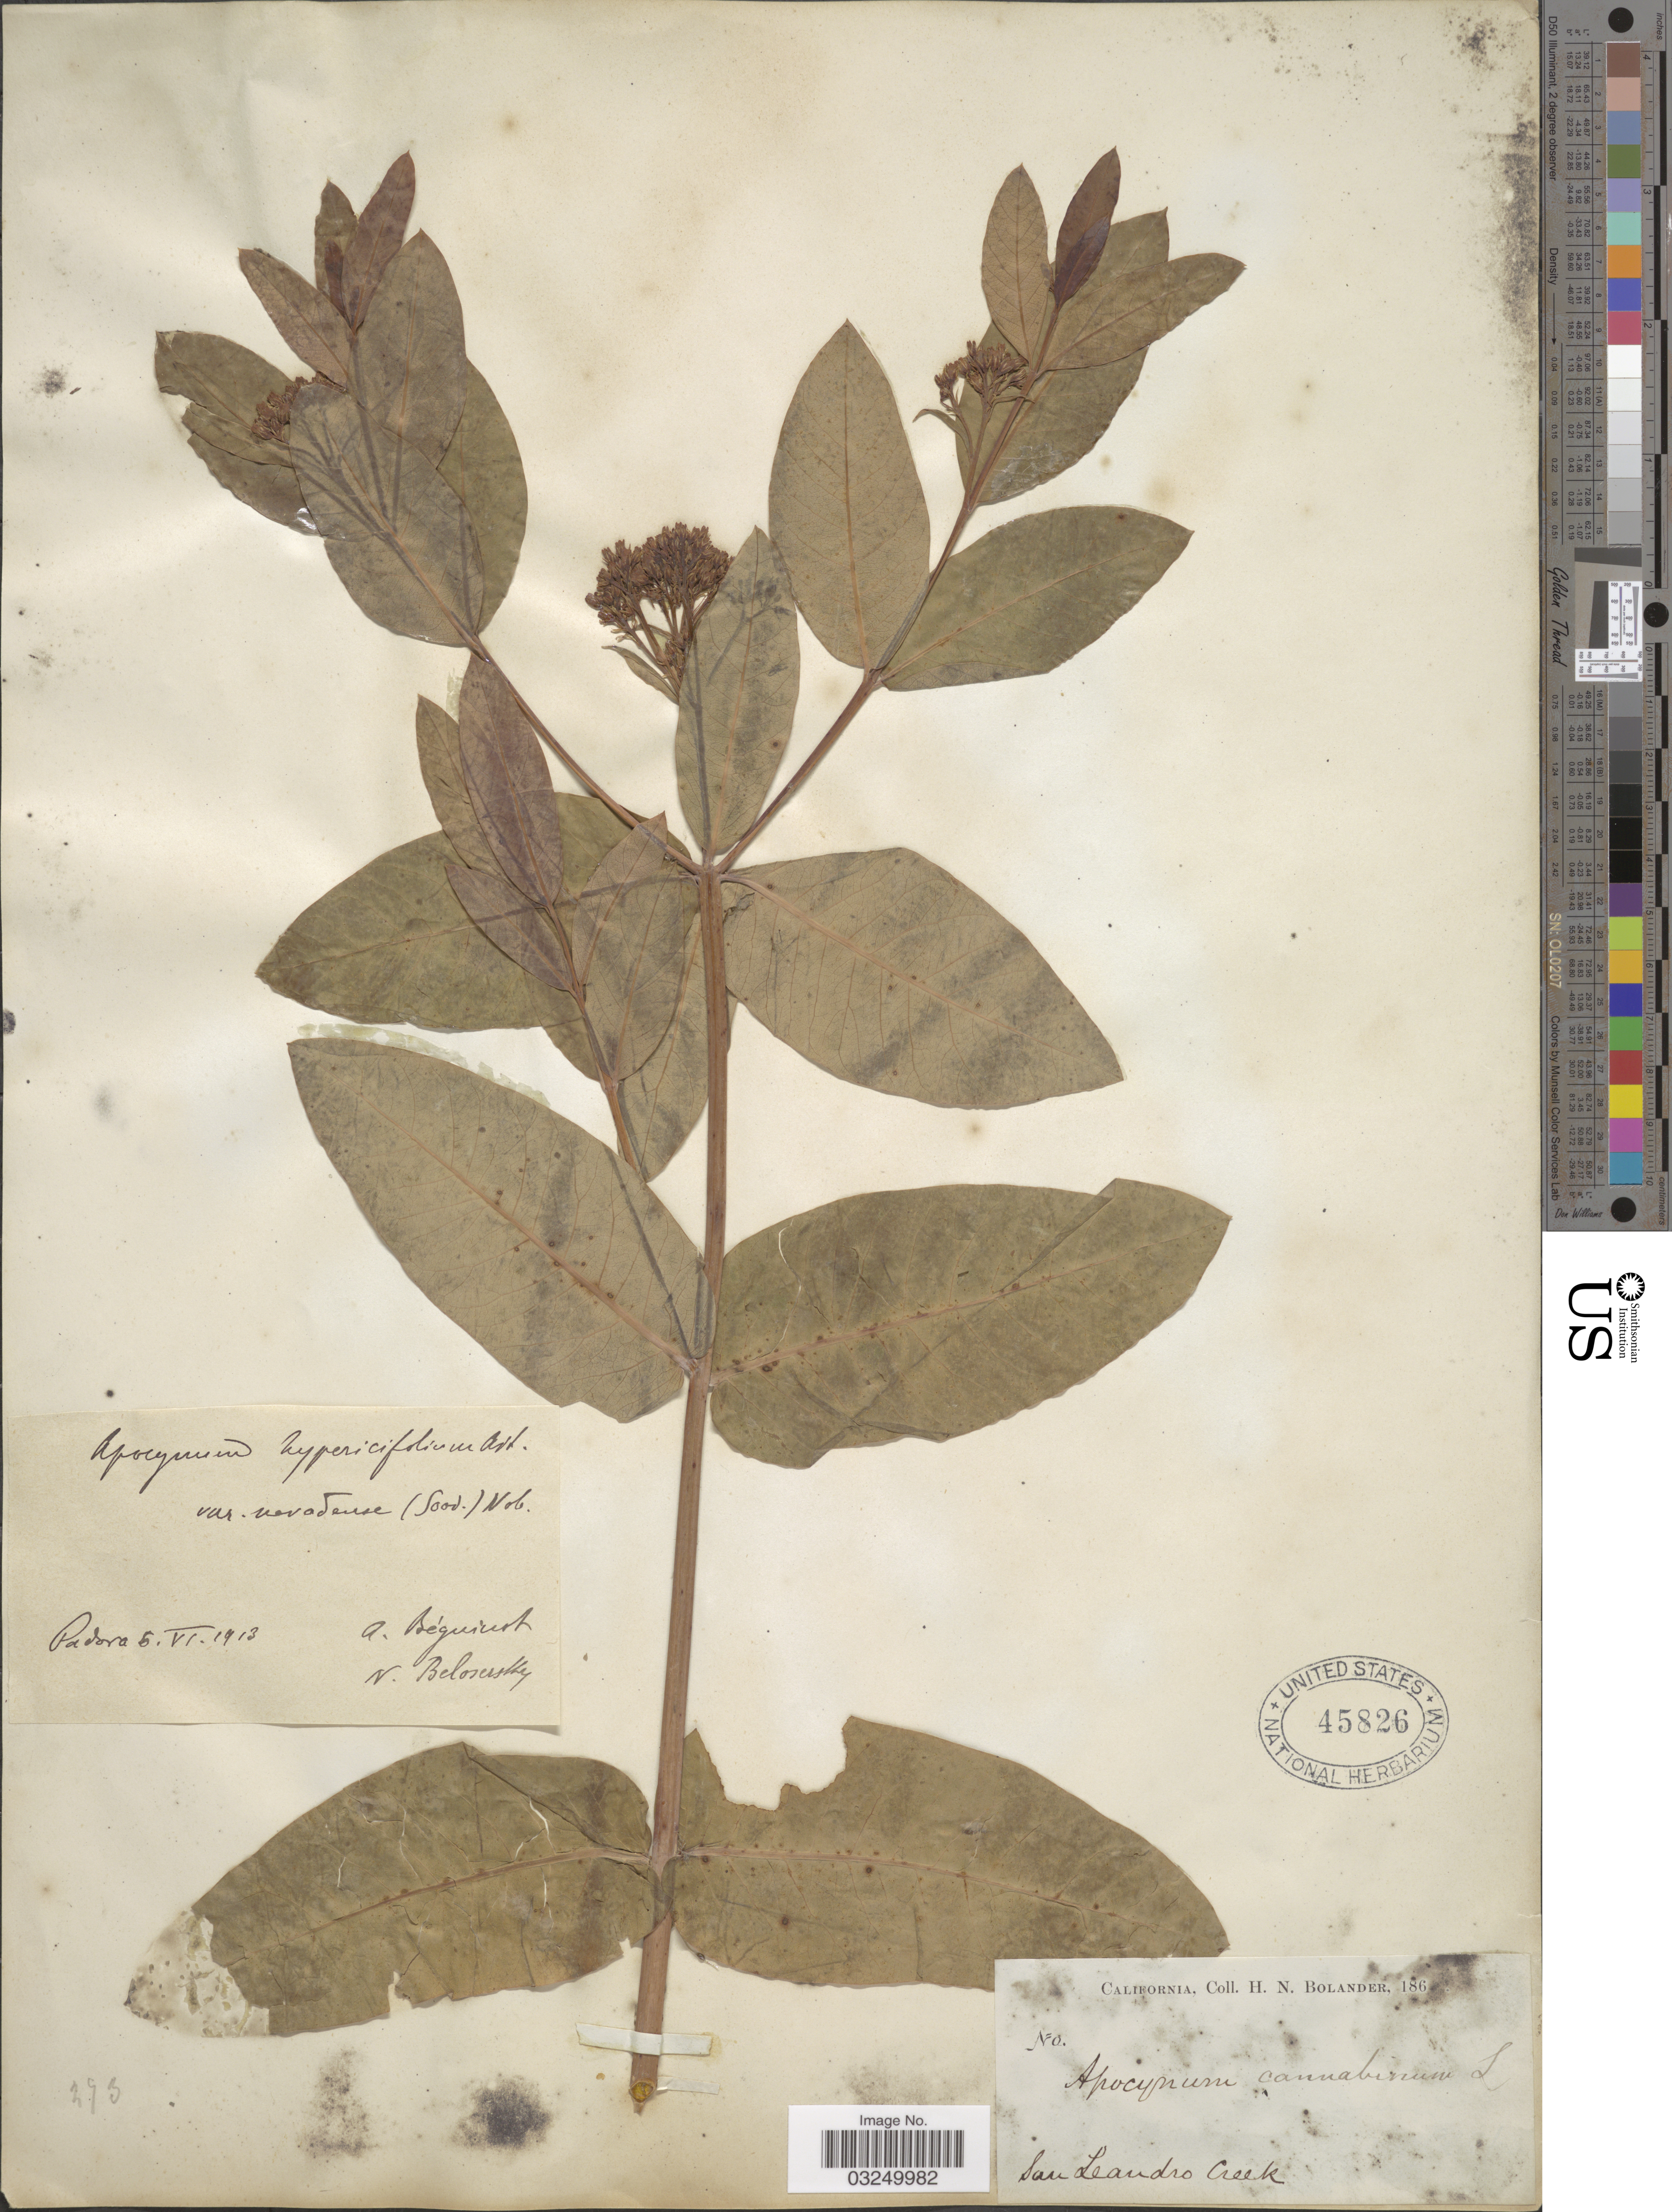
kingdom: Plantae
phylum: Tracheophyta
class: Magnoliopsida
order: Gentianales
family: Apocynaceae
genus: Apocynum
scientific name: Apocynum nevadense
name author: Goodd.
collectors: H. Bolander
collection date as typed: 186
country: United States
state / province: California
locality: San Leandro Creek.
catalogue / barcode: US 45826